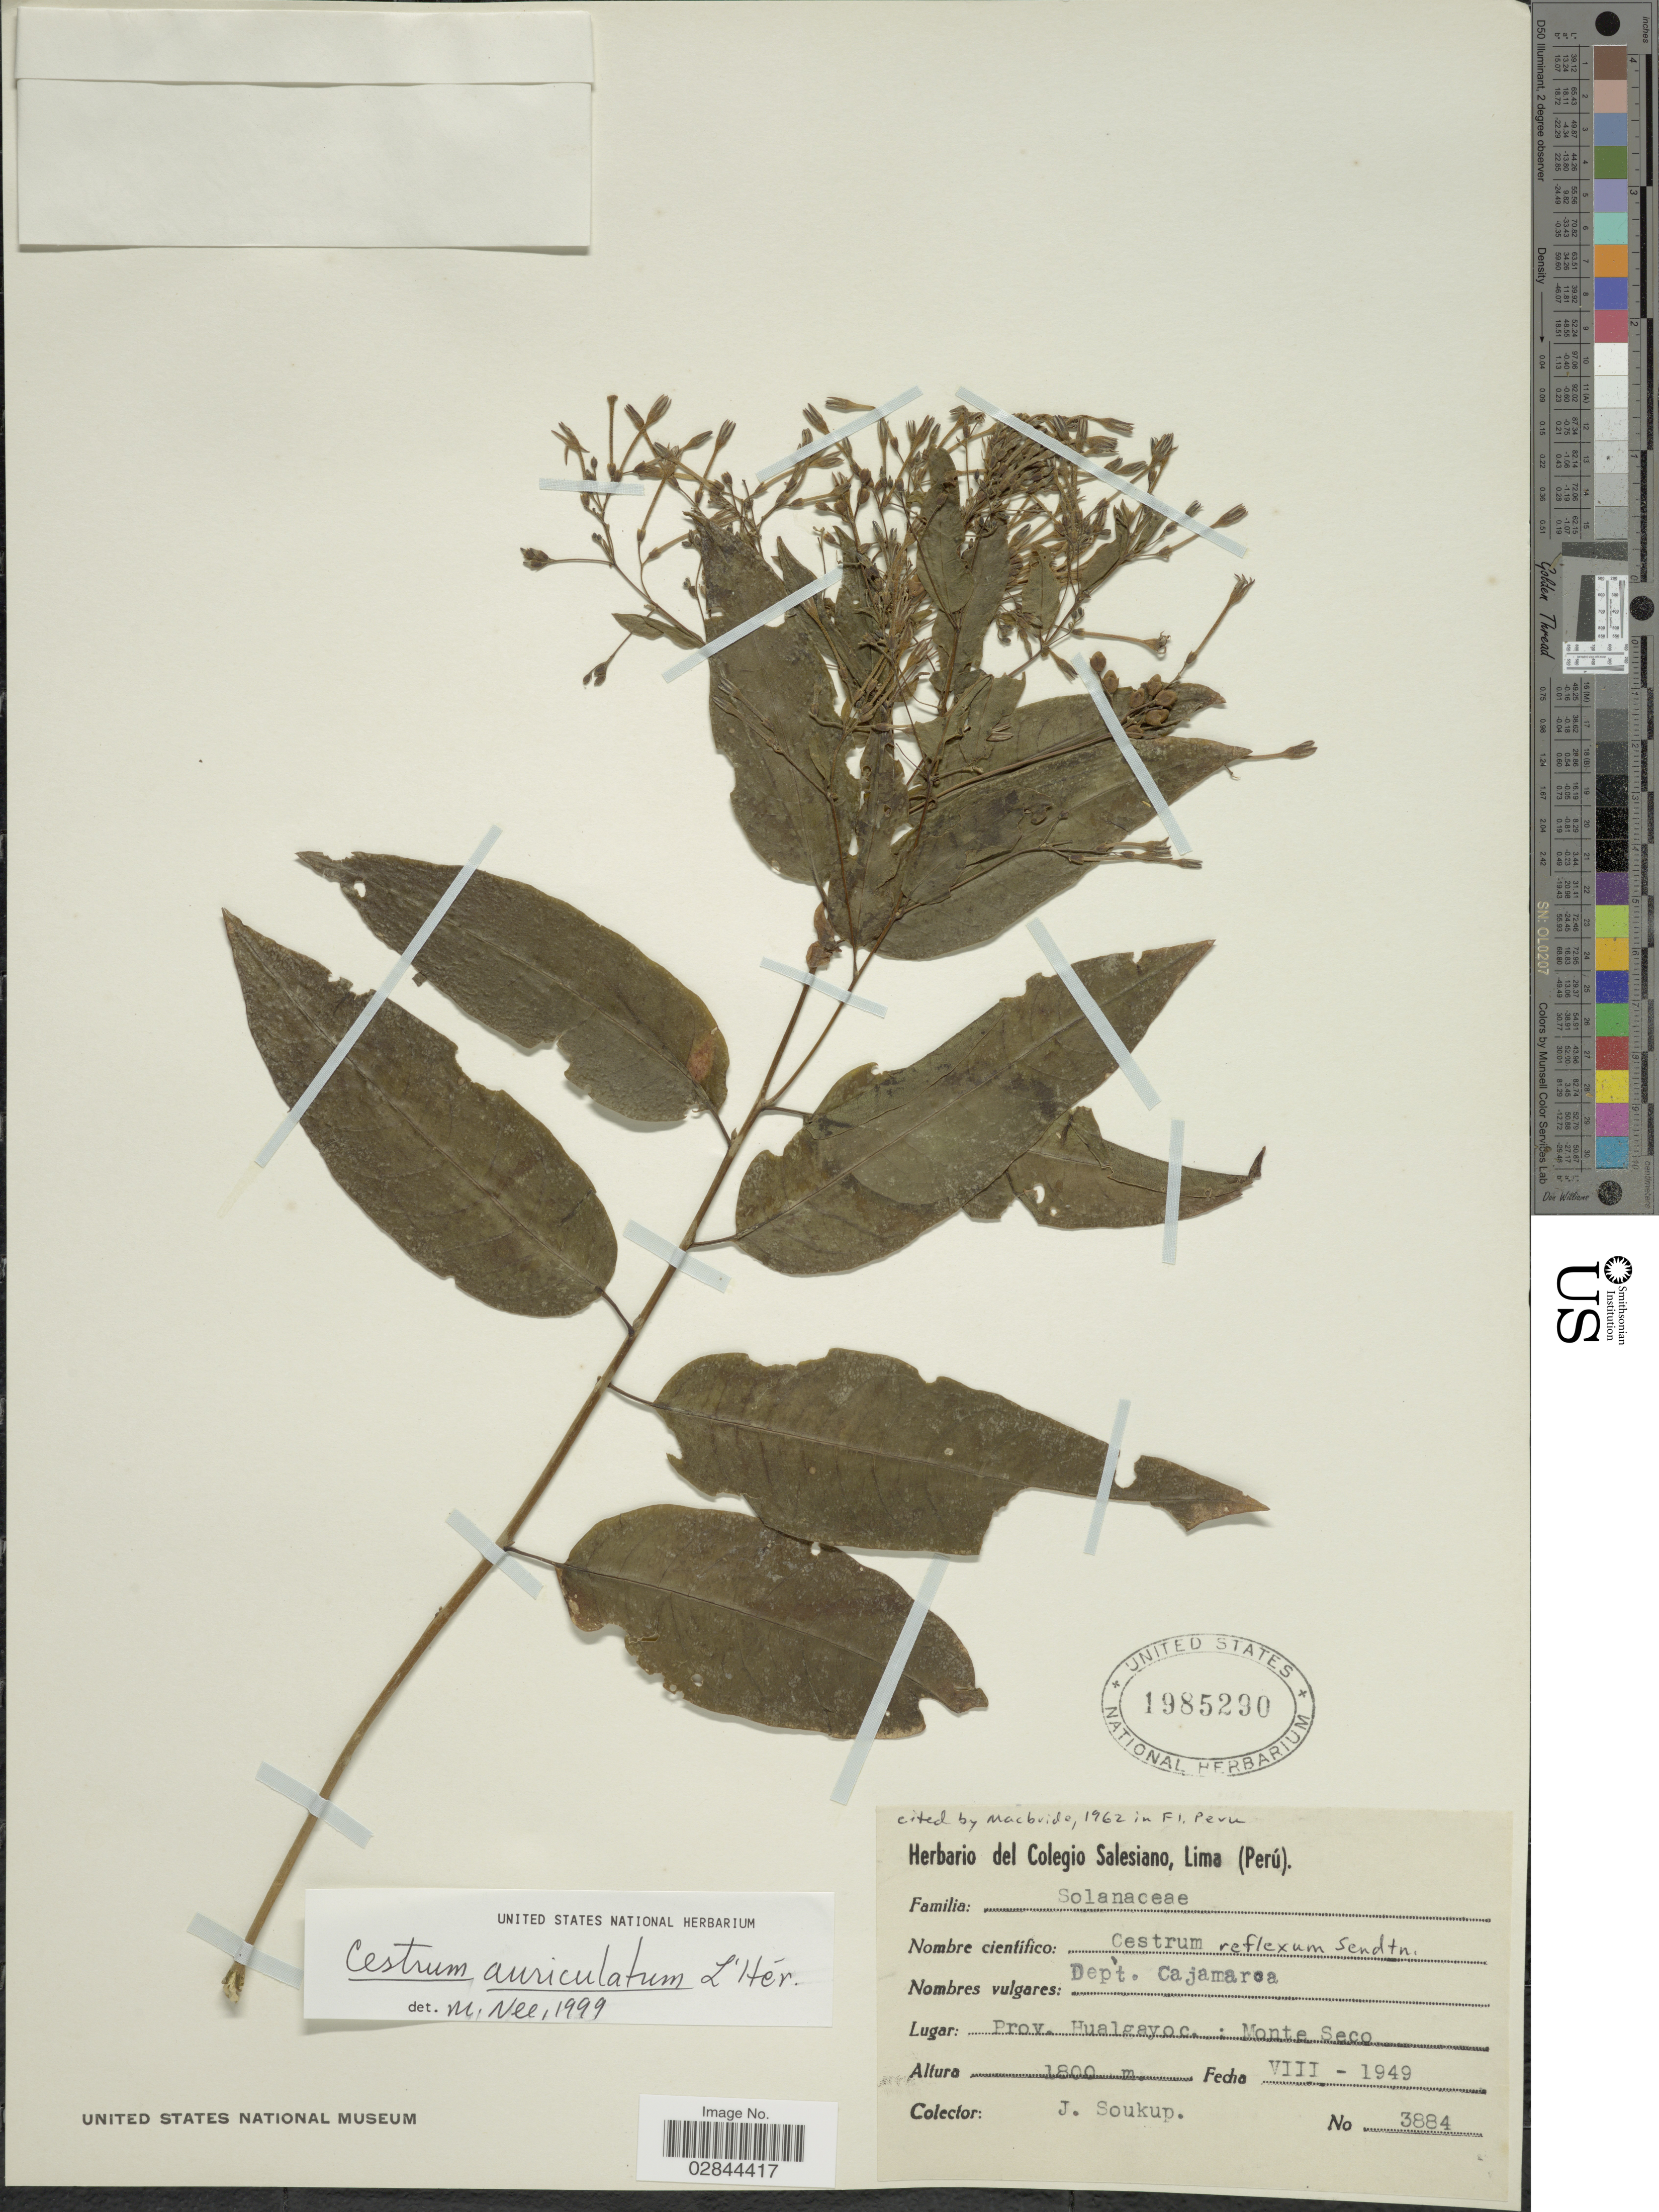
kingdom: Plantae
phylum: Tracheophyta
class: Magnoliopsida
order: Solanales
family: Solanaceae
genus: Cestrum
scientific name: Cestrum auriculatum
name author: L'Hér.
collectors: J. Soukup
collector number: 3884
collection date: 1949-08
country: Peru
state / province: Cajamarca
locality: Dept. Cajamarca, Prov. Hualgayoc, Monte Seco.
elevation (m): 1800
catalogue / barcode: US 1985290